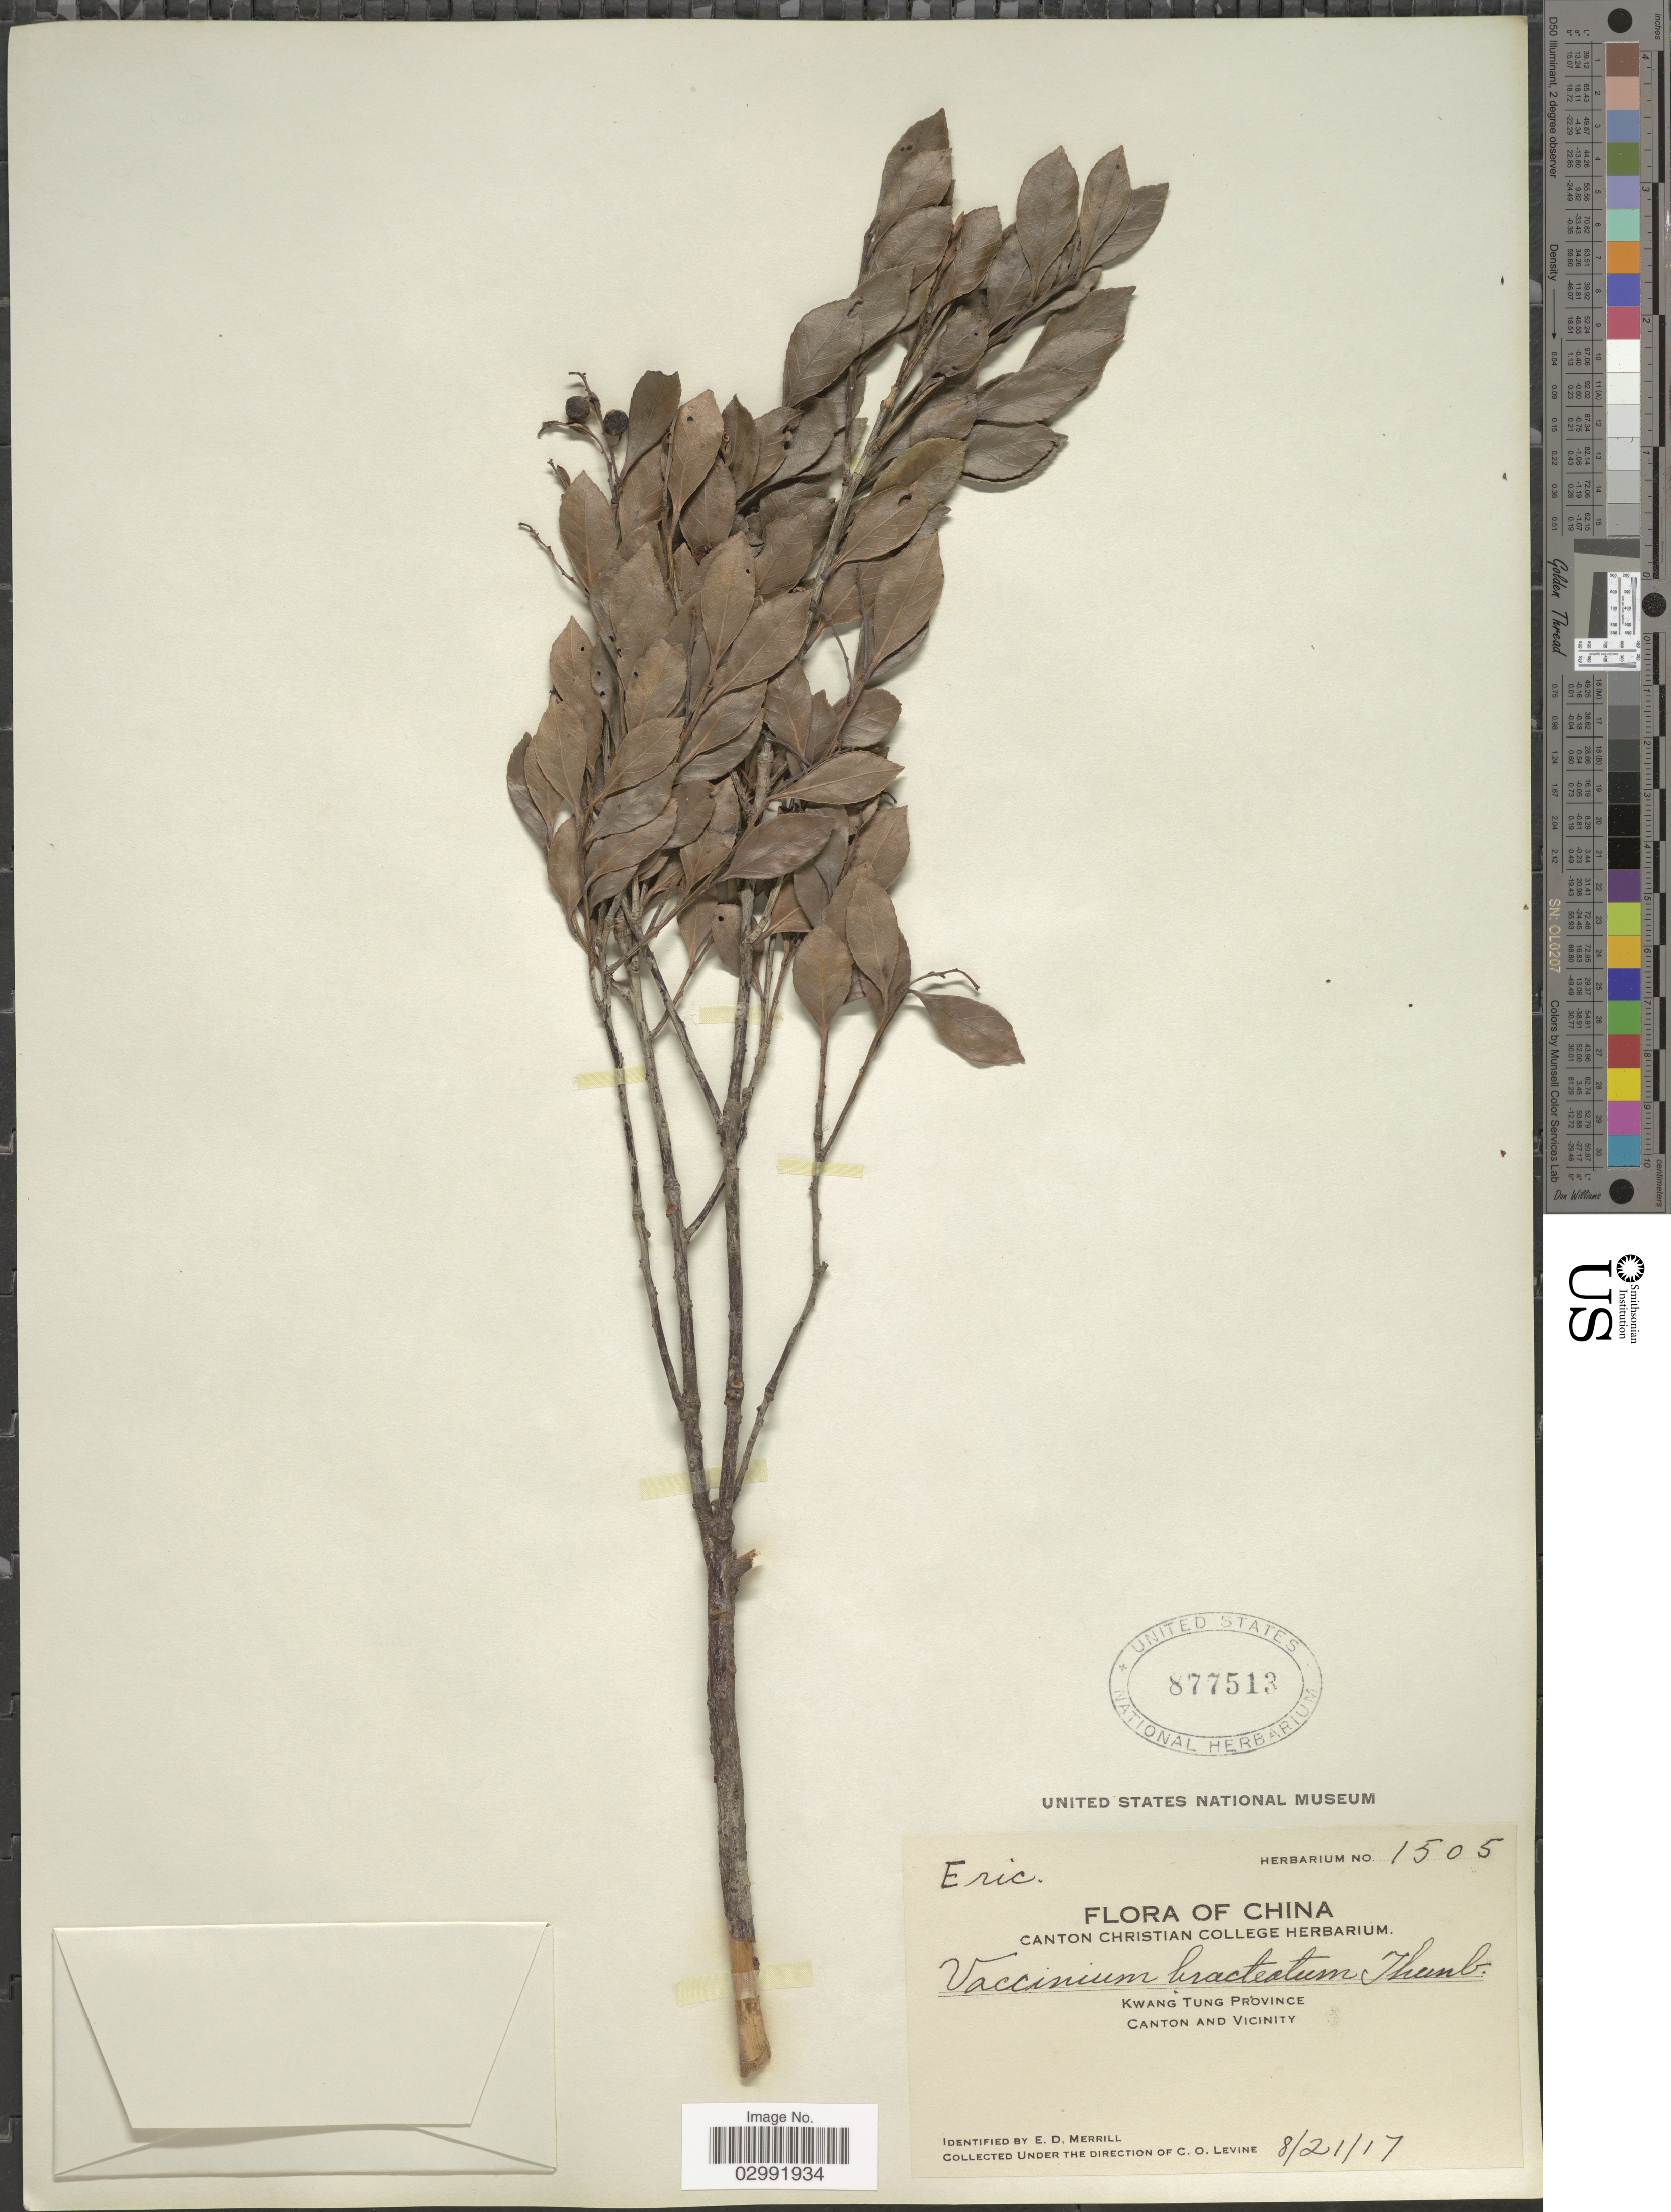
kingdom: Plantae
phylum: Tracheophyta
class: Magnoliopsida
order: Ericales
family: Ericaceae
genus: Vaccinium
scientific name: Vaccinium bracteatum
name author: Thunb.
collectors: E. D. Merrill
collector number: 1505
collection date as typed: Transcribed d/m/y: 21/8/17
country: China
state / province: Guangdong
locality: Kwang Tung Province. Canton and vicinity.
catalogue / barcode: US 877513